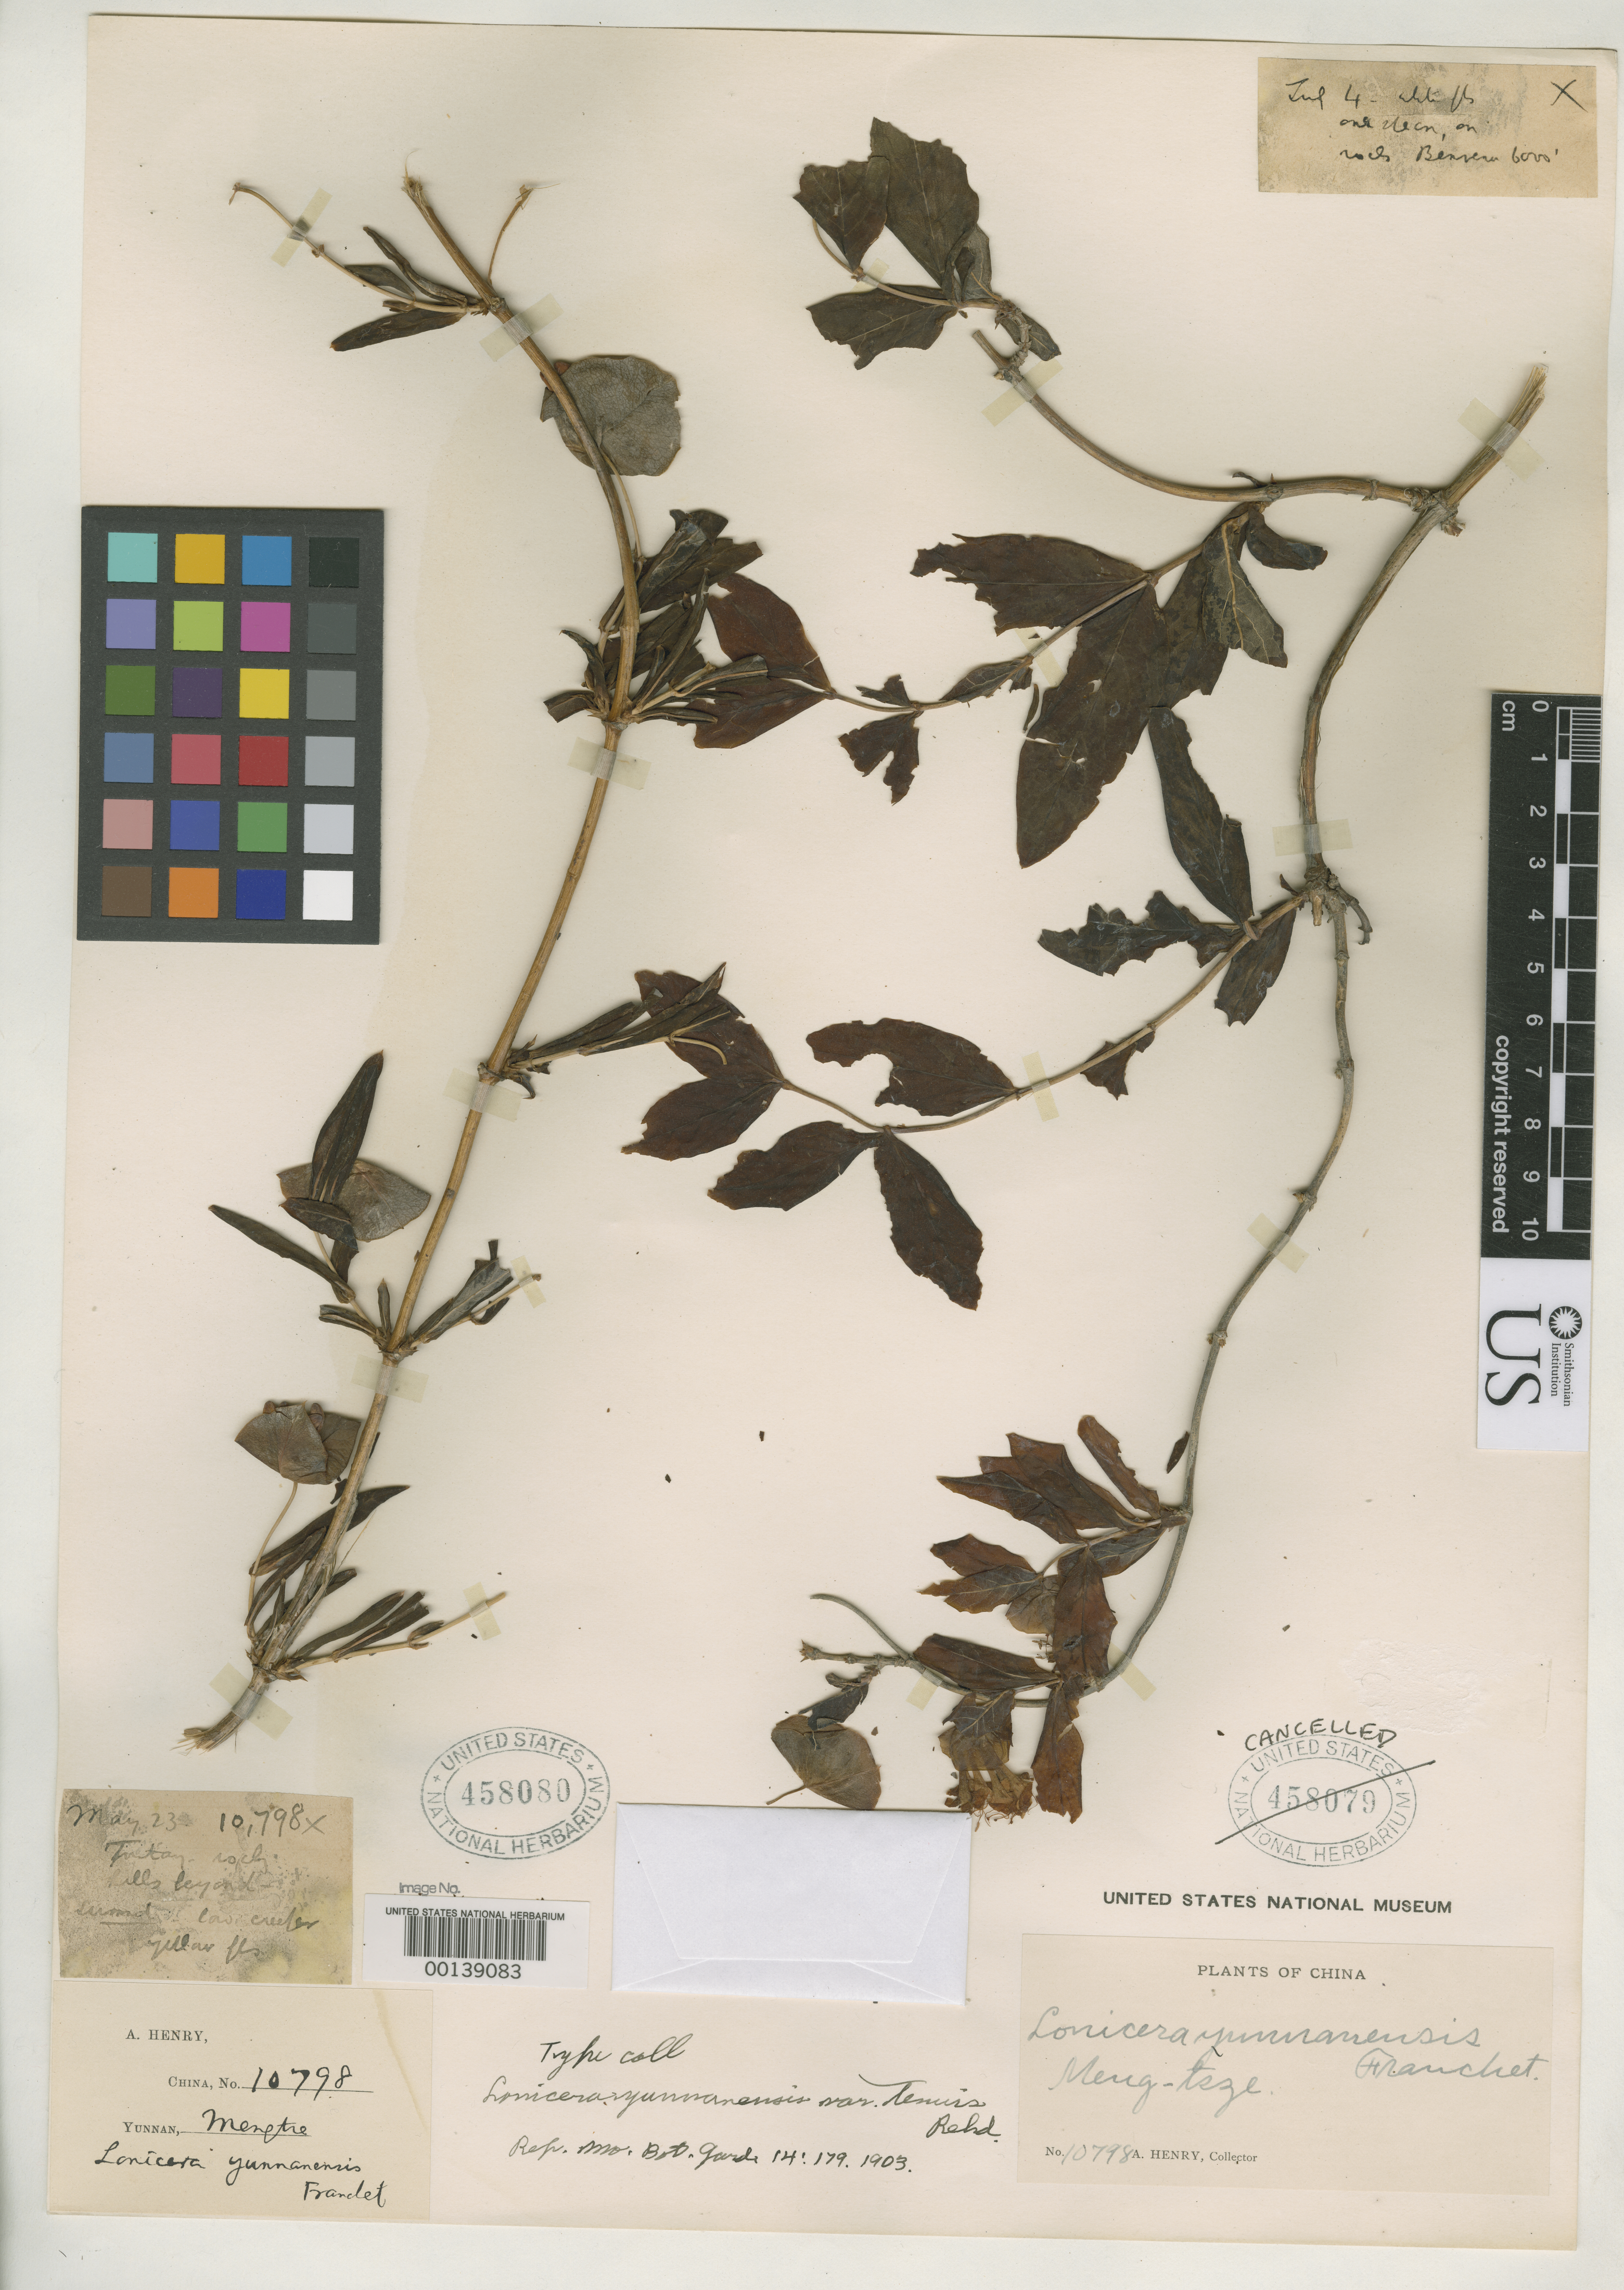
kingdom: Plantae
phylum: Tracheophyta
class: Magnoliopsida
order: Dipsacales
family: Caprifoliaceae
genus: Lonicera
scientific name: Lonicera yunnanensis var. tenuis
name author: Rehder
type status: Isotype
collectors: A. Henry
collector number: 10798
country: China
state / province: Yunnan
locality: Yunnan, Mengtze.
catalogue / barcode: US 458080